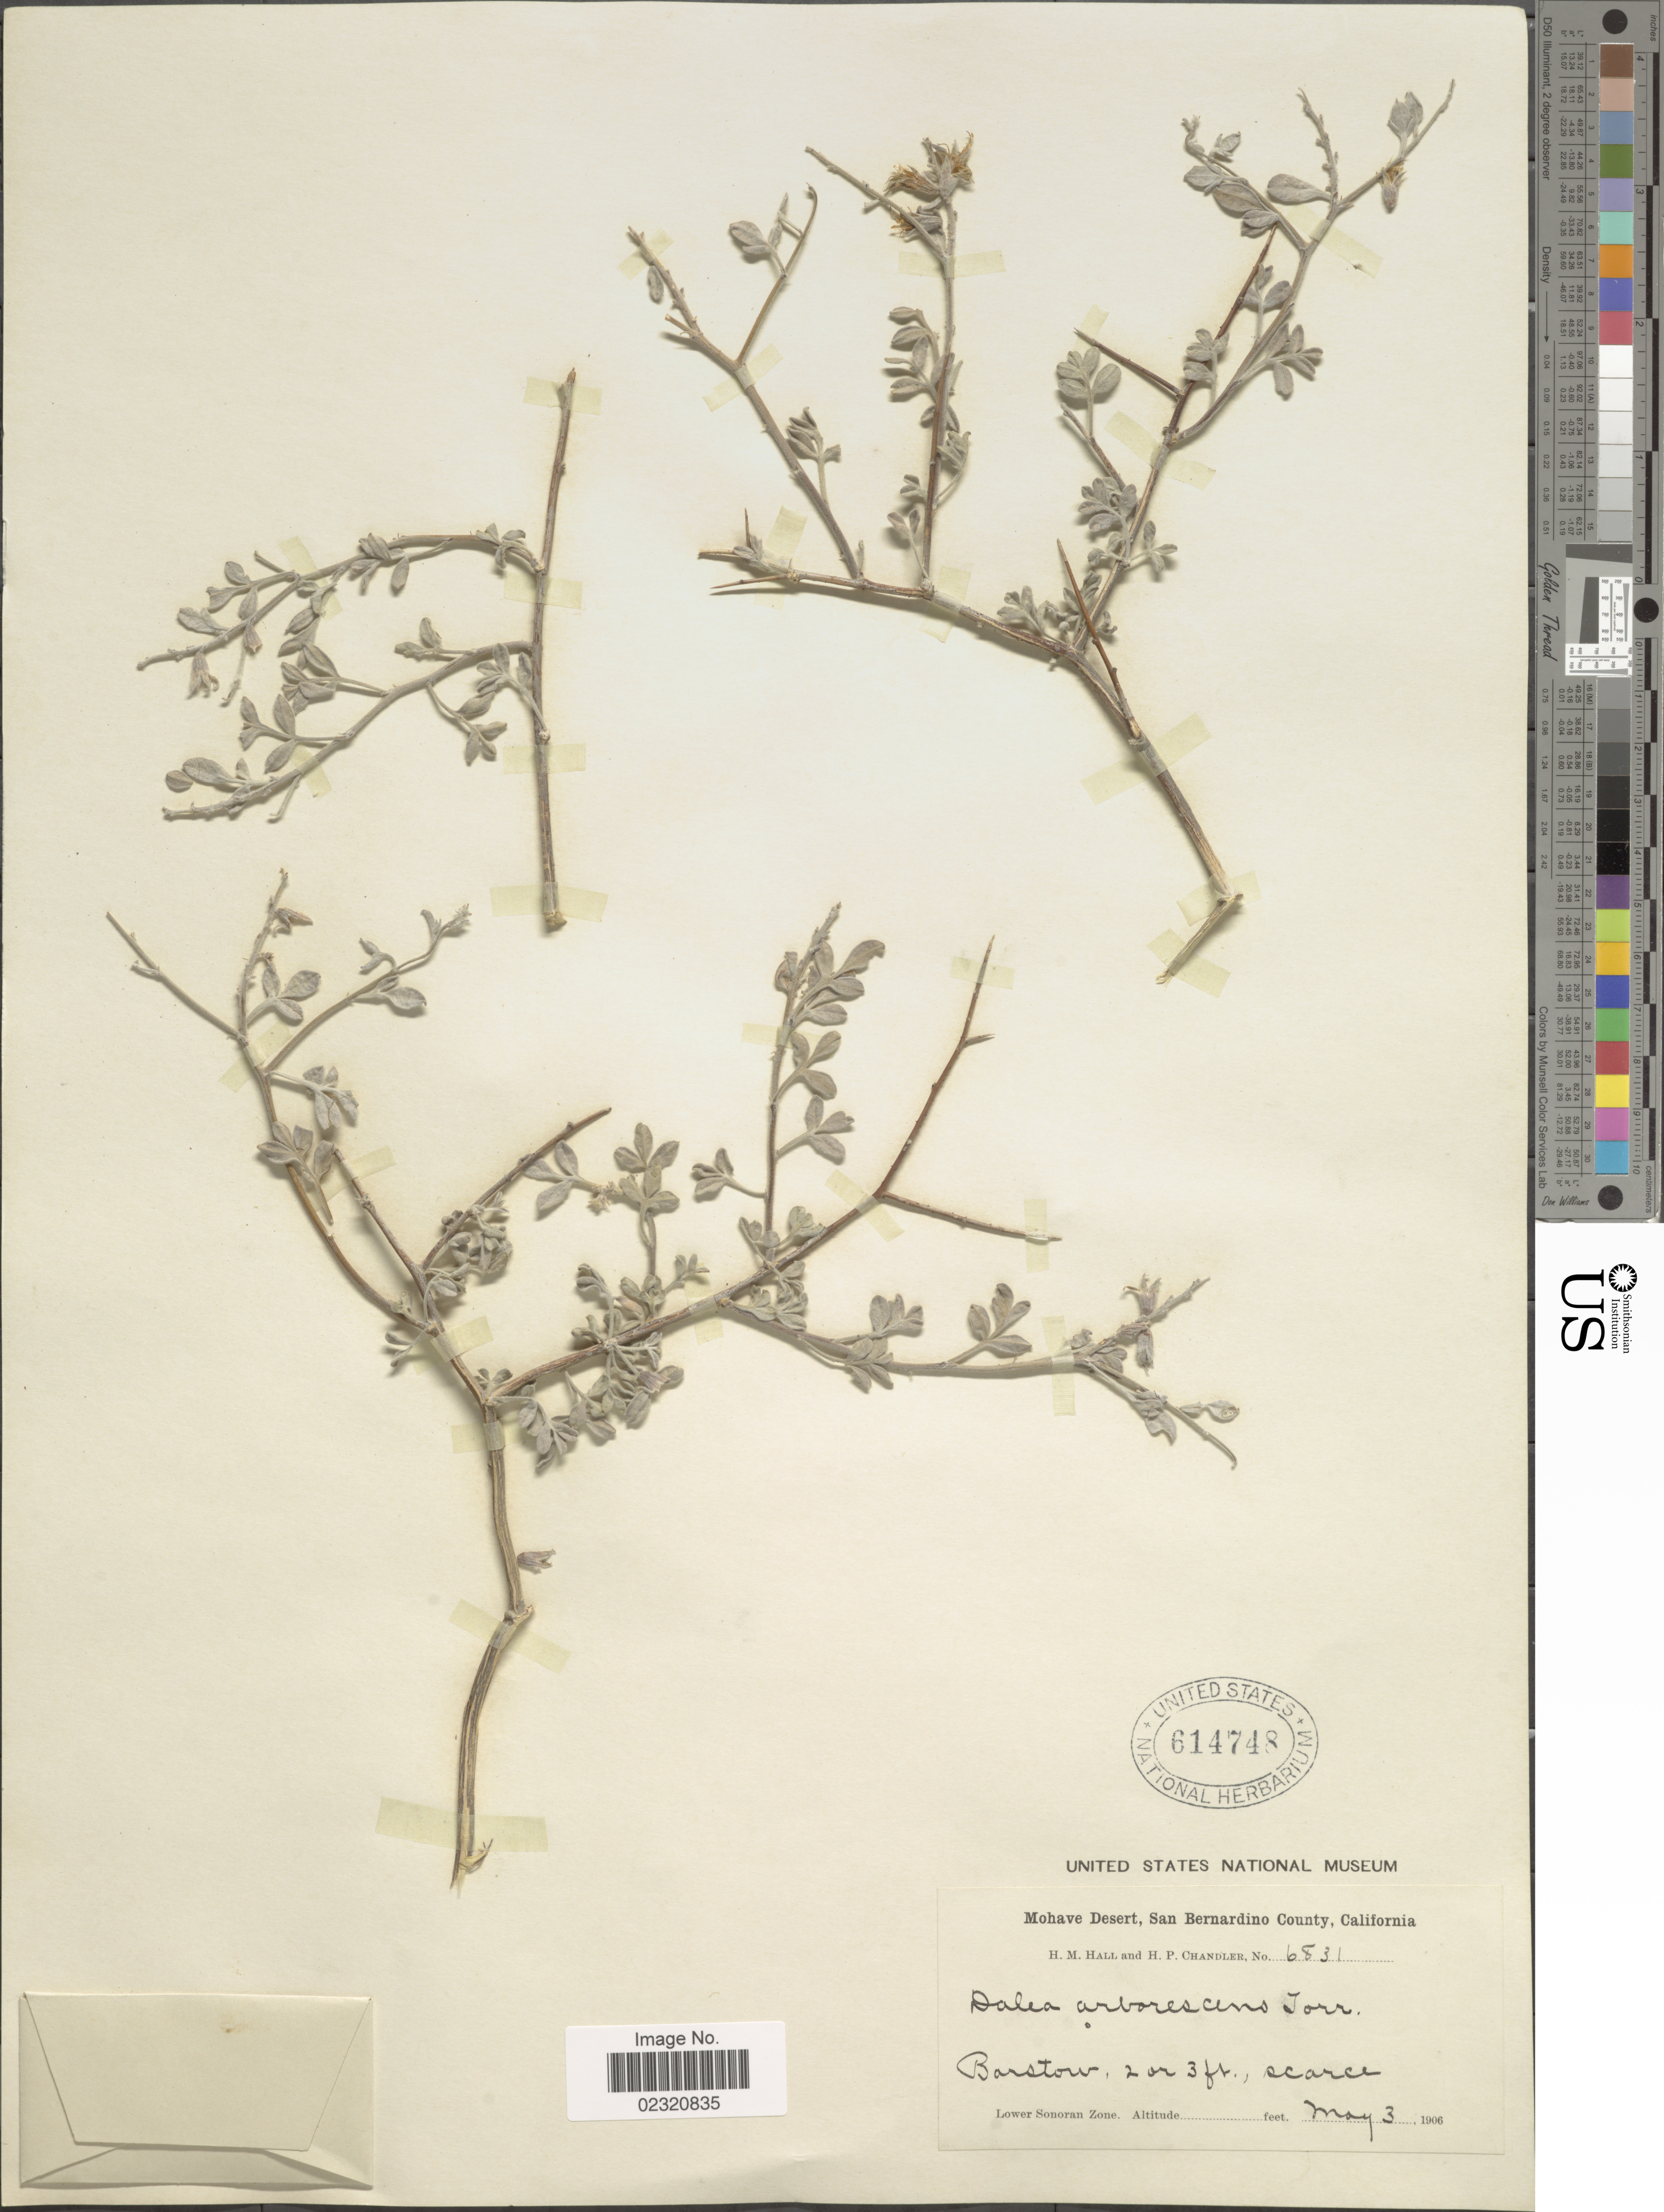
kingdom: Plantae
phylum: Tracheophyta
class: Magnoliopsida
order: Fabales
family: Fabaceae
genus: Psorothamnus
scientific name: Psorothamnus arborescens var. arborescens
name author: (Torr. ex A. Gray) Barneby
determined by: Strong, M. T., (US), Smithsonian Institution - National Museum of Natural History (UNITED STATES)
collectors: H. M. Hall & H. Chandler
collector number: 6831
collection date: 1906-05-03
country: United States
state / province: California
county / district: San Bernardino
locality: Mohave Desert, San Bernardino County, Barstow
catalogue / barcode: US 614748